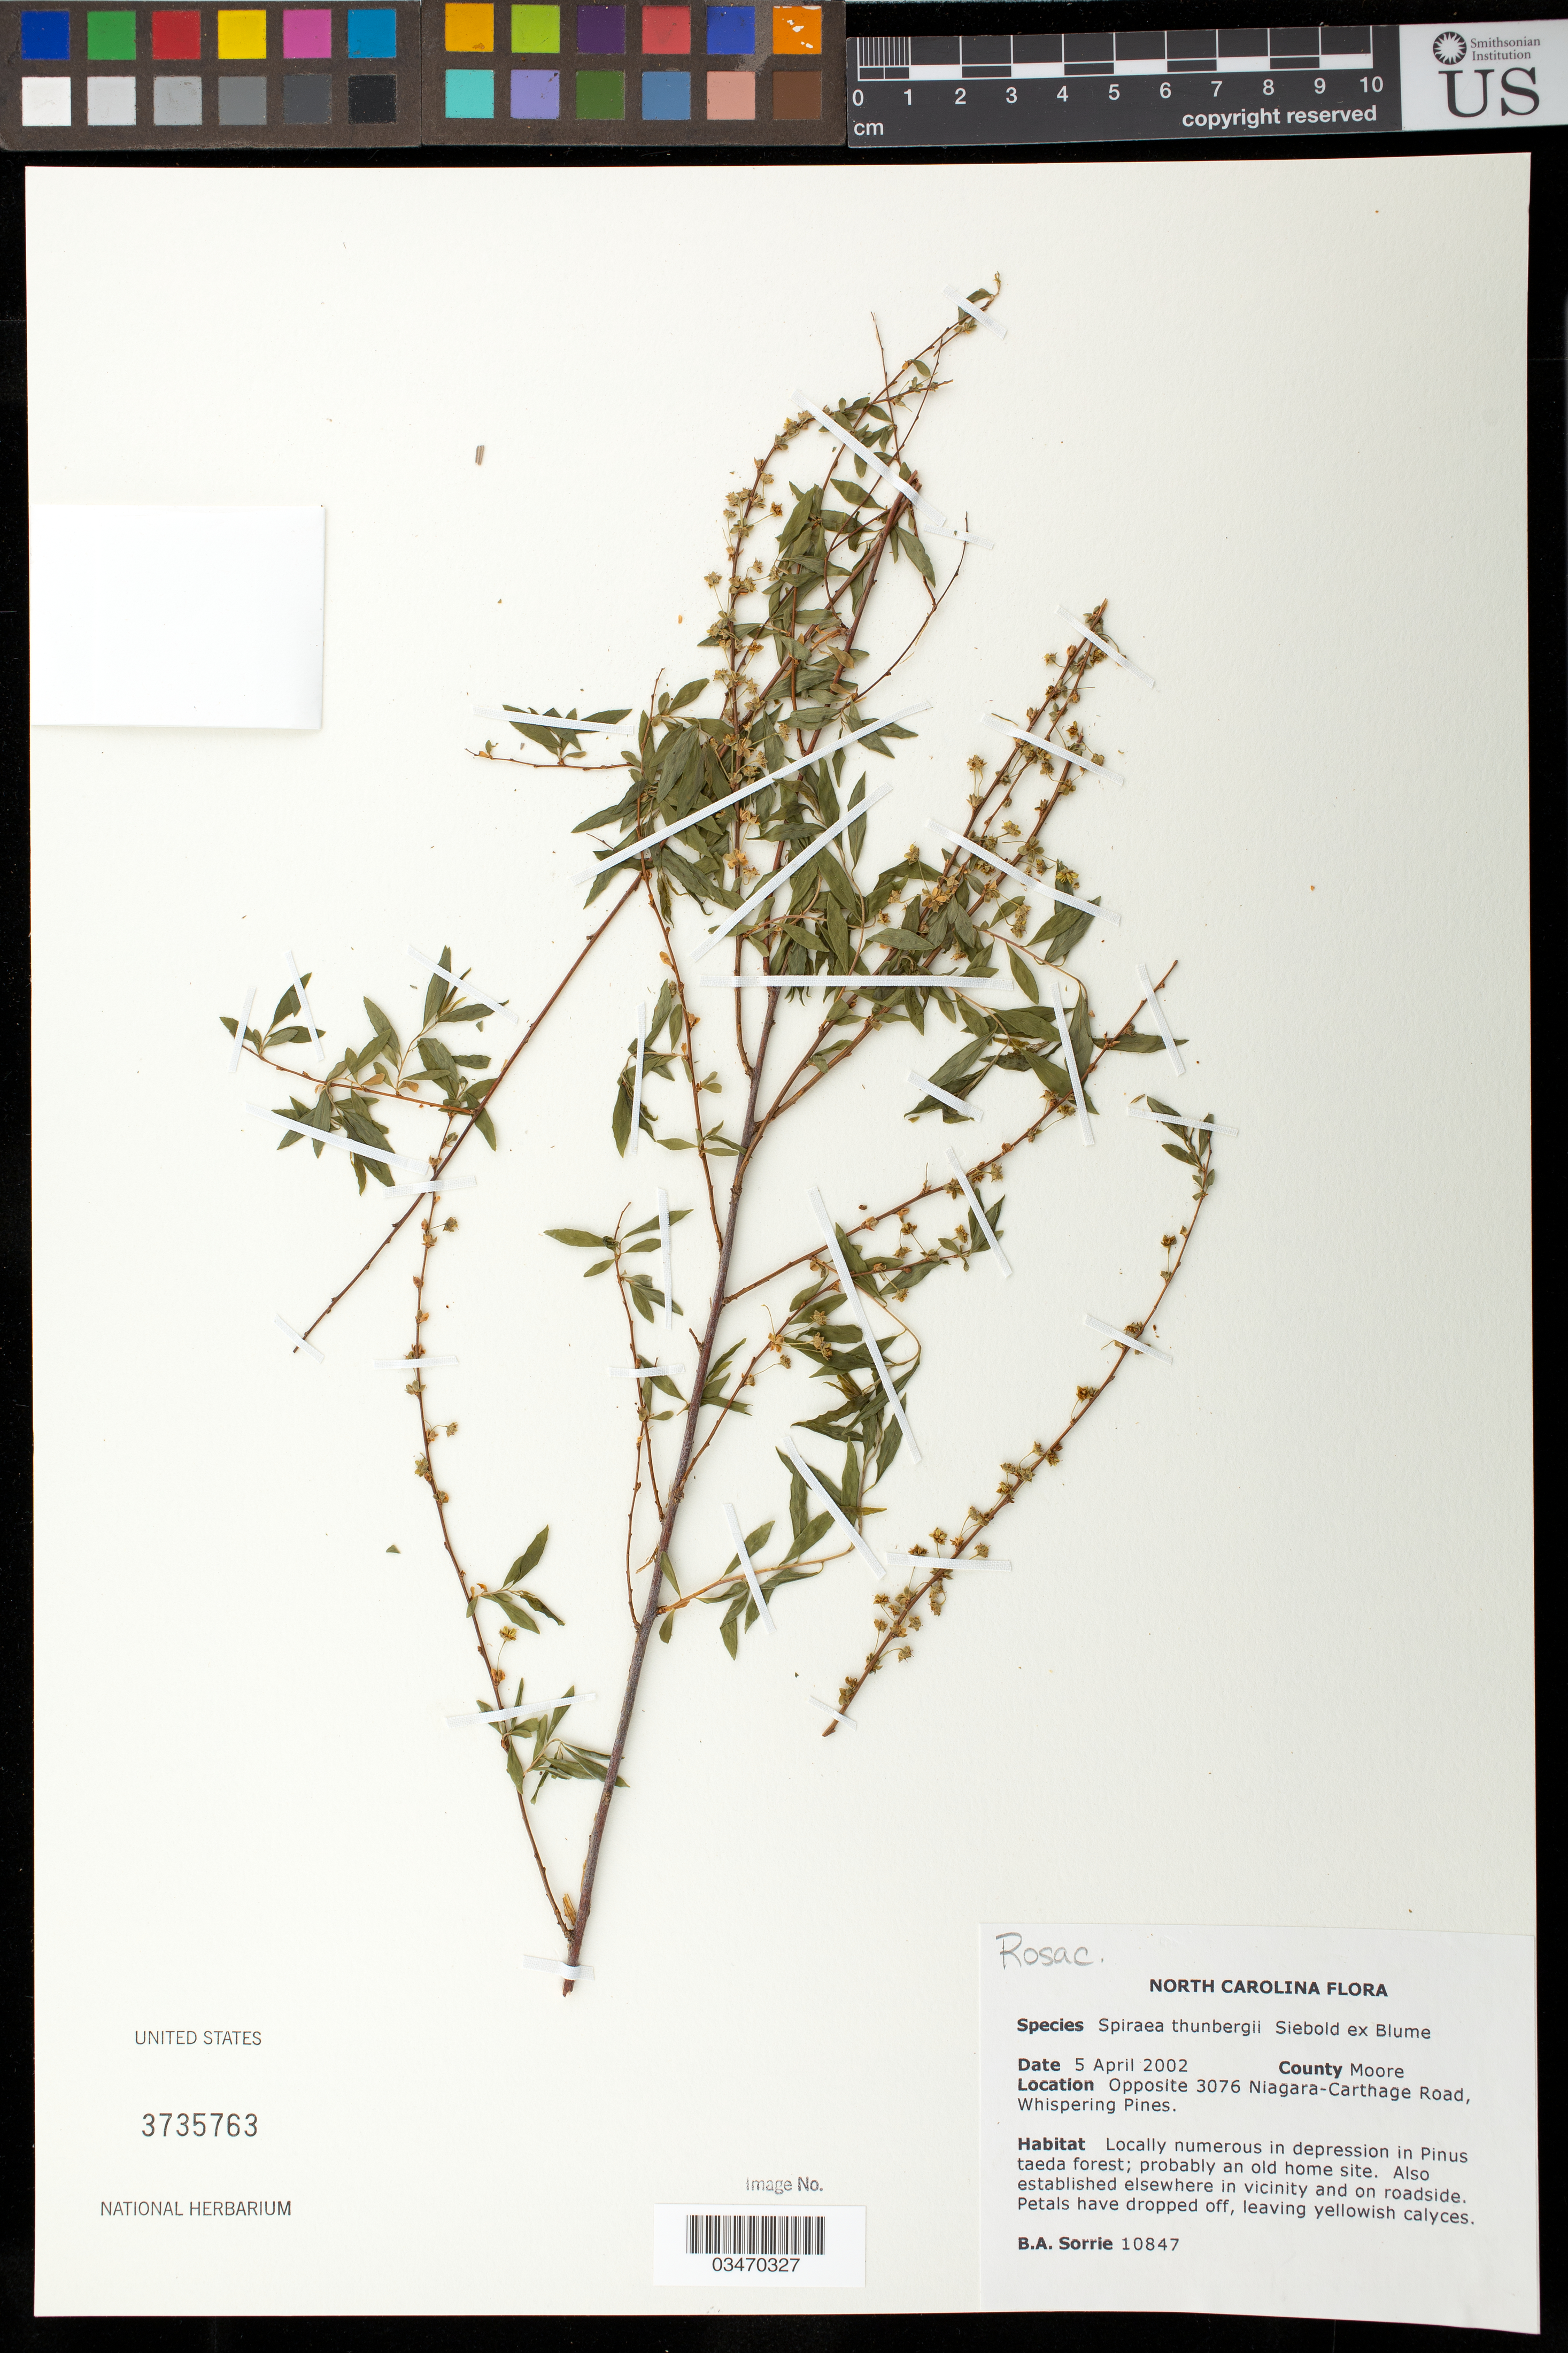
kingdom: Plantae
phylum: Tracheophyta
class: Magnoliopsida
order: Rosales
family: Rosaceae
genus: Spiraea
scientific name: Spiraea thunbergii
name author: Siebert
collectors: B. A. Sorrie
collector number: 10847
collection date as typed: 5 Apr 2002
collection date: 2002-04-05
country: United States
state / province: North Carolina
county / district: Moore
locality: Oppocite 3076 Niagara-Carthage Road, Whispering Pines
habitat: Locally numberous in depression in Pinus taeda forest; probably an old home site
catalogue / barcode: US 3735763